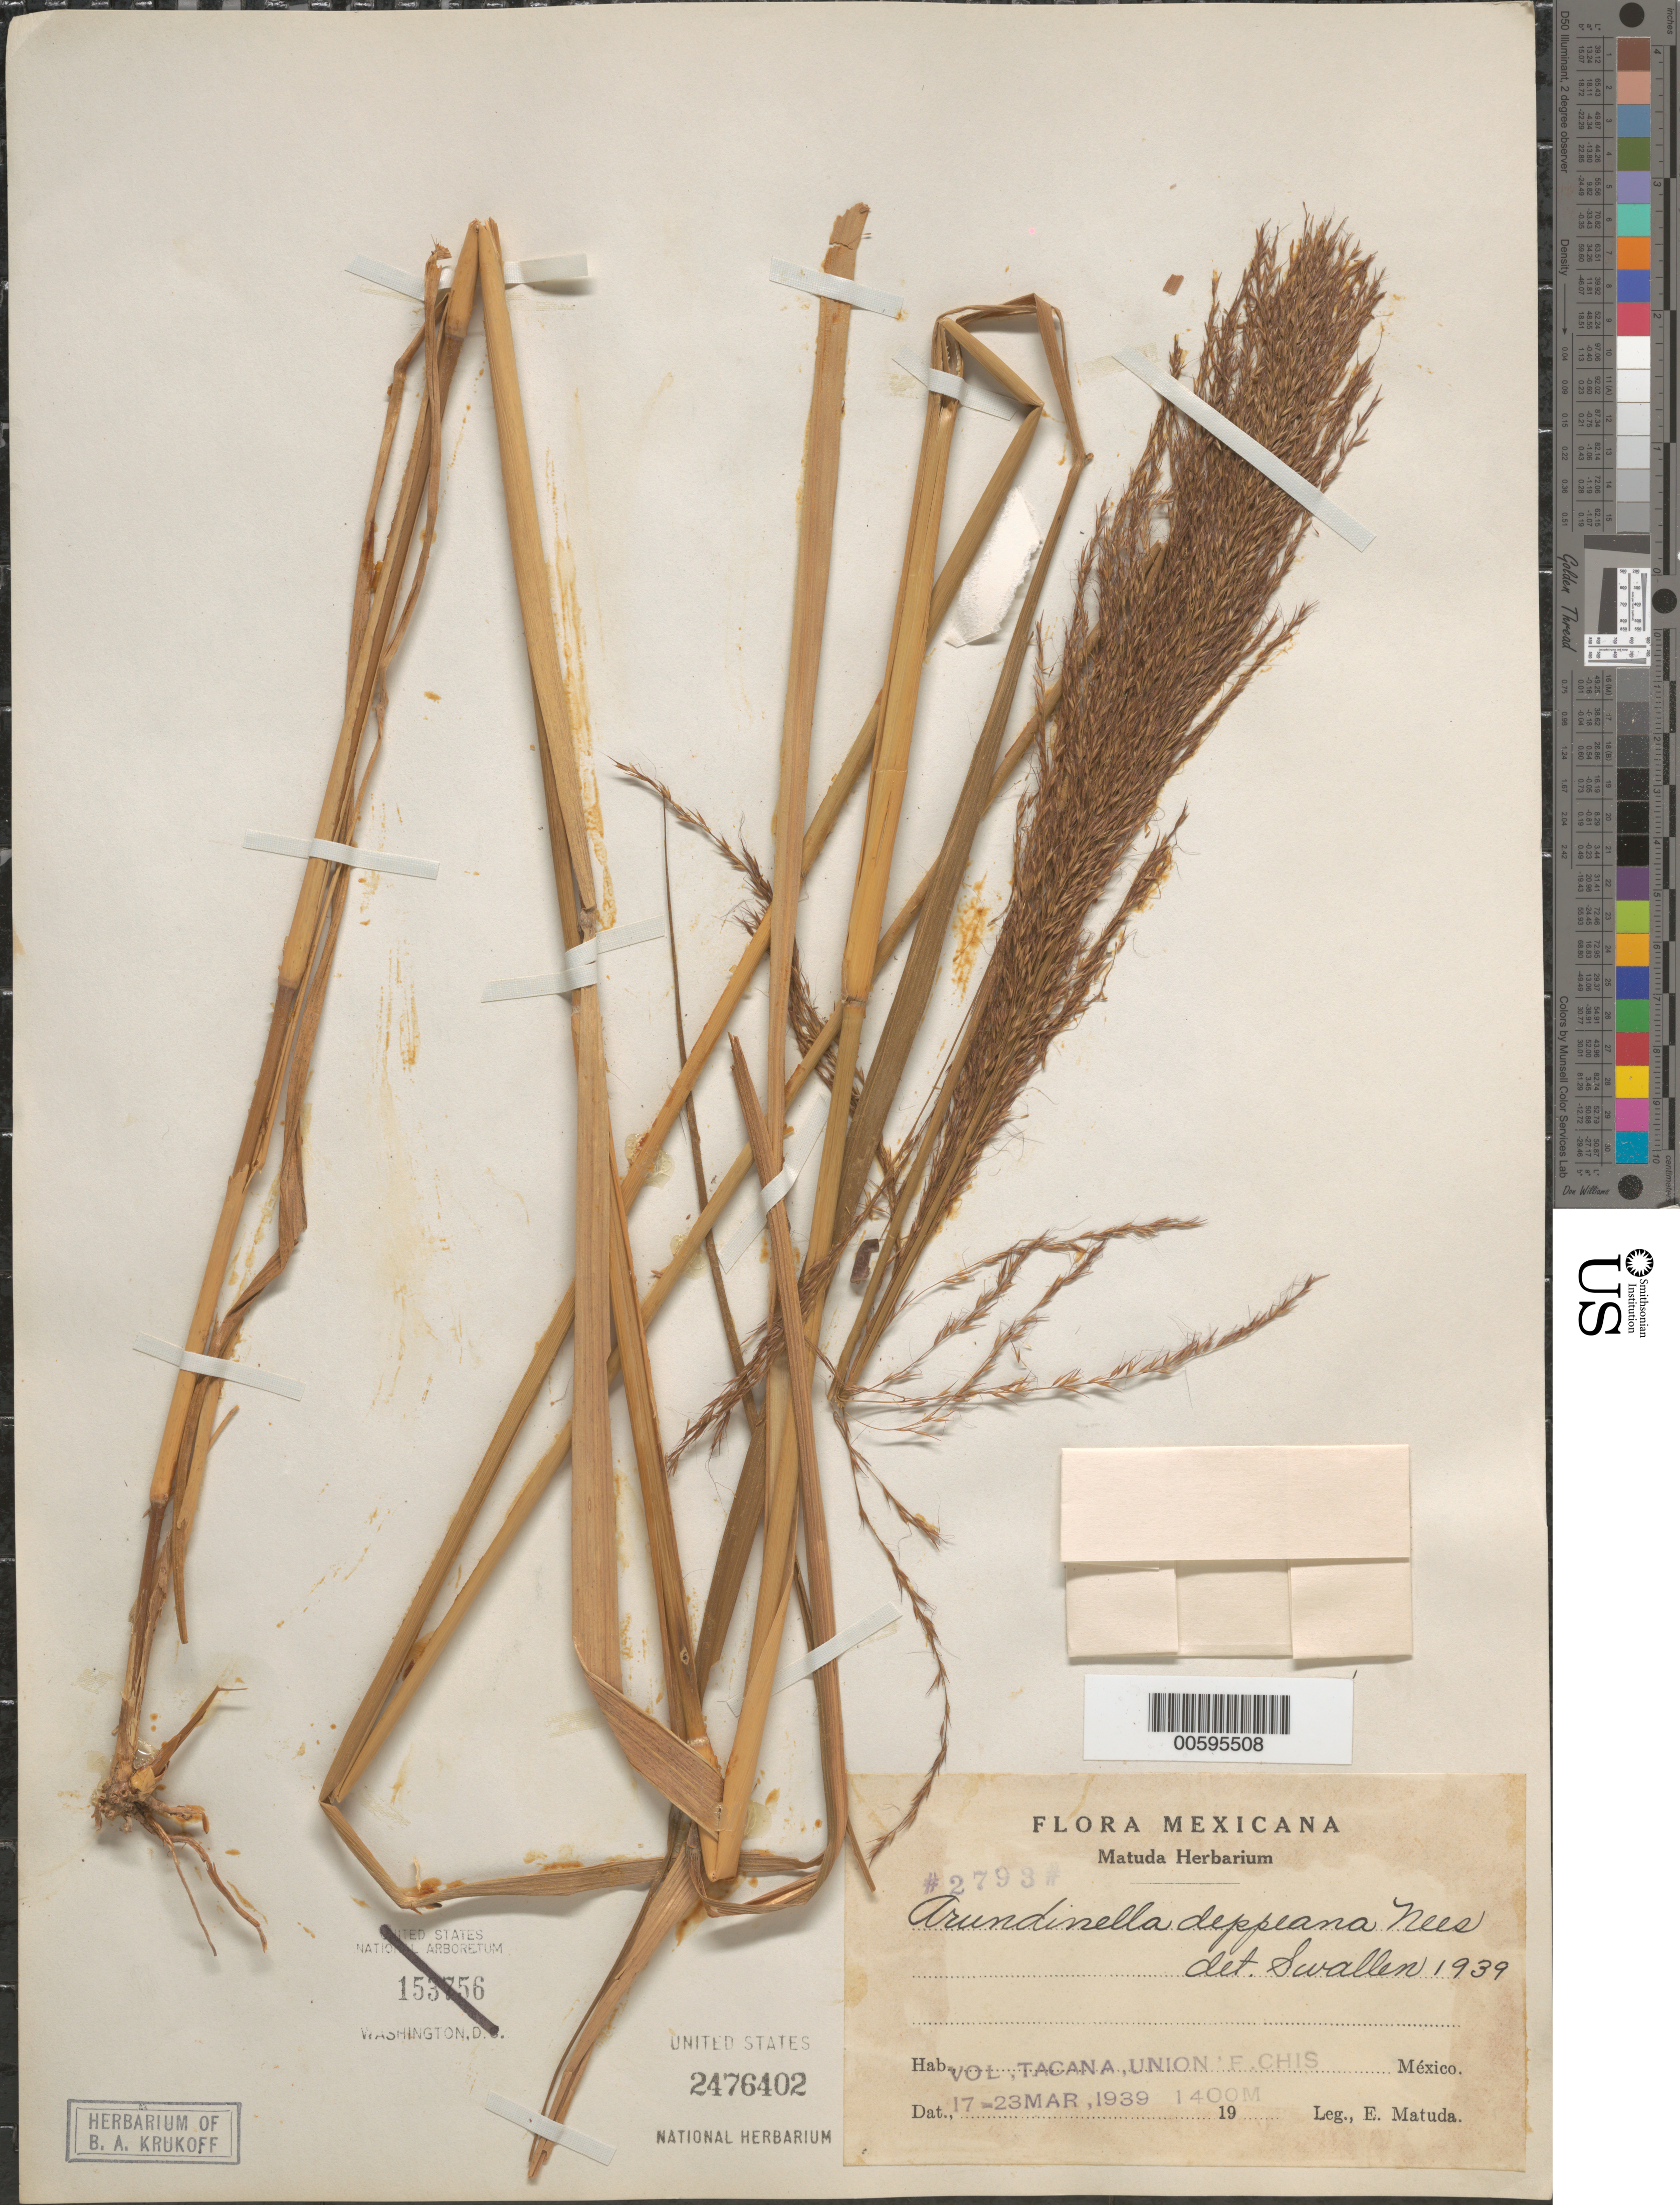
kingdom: Plantae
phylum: Tracheophyta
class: Liliopsida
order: Poales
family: Poaceae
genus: Arundinella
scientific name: Arundinella deppeana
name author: Nees ex Steud.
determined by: Swallen, Jason R.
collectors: E. Matuda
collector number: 2793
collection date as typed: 17 Mar 1939 to 23 Mar 1939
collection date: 1939-03-17/1939-03-23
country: Mexico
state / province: Chiapas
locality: Vol, Tacana, Union 'F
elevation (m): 1400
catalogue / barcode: US 2476402